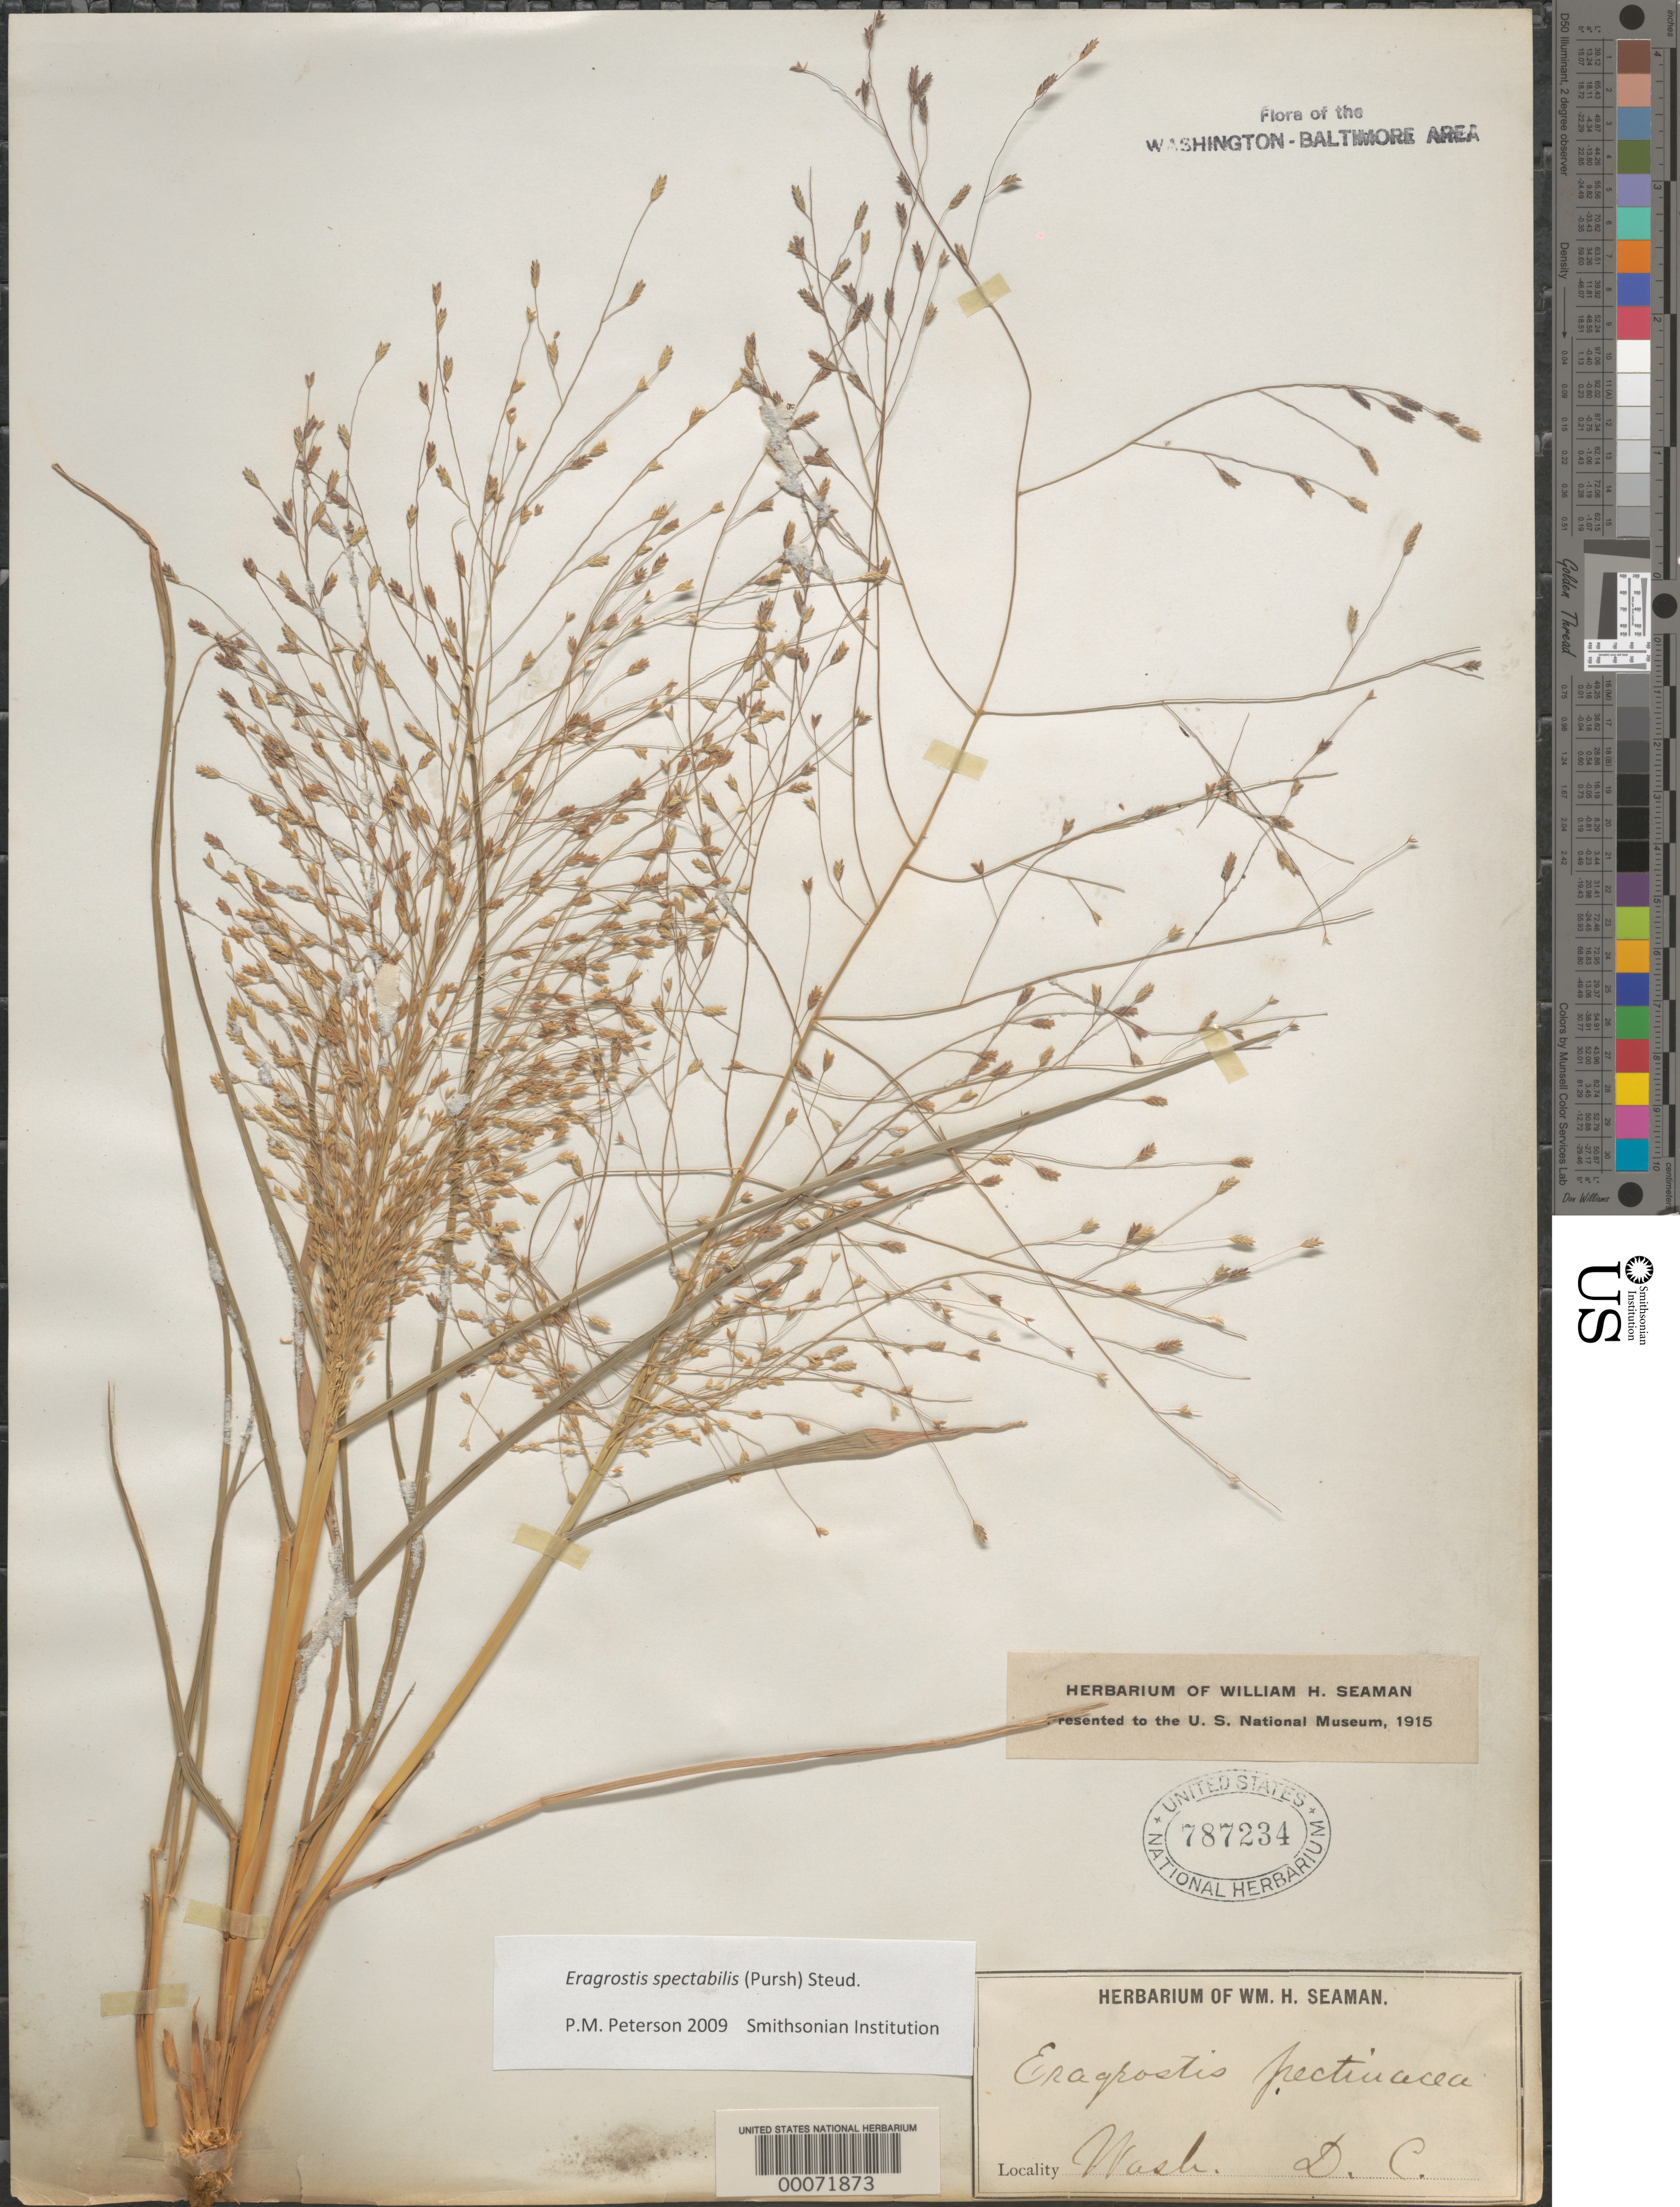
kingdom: Plantae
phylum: Tracheophyta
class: Liliopsida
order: Poales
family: Poaceae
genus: Eragrostis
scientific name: Eragrostis spectabilis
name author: (Pursh) Steud.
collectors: W. Seaman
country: United States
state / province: District of Columbia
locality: Washington, DC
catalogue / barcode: US 787234